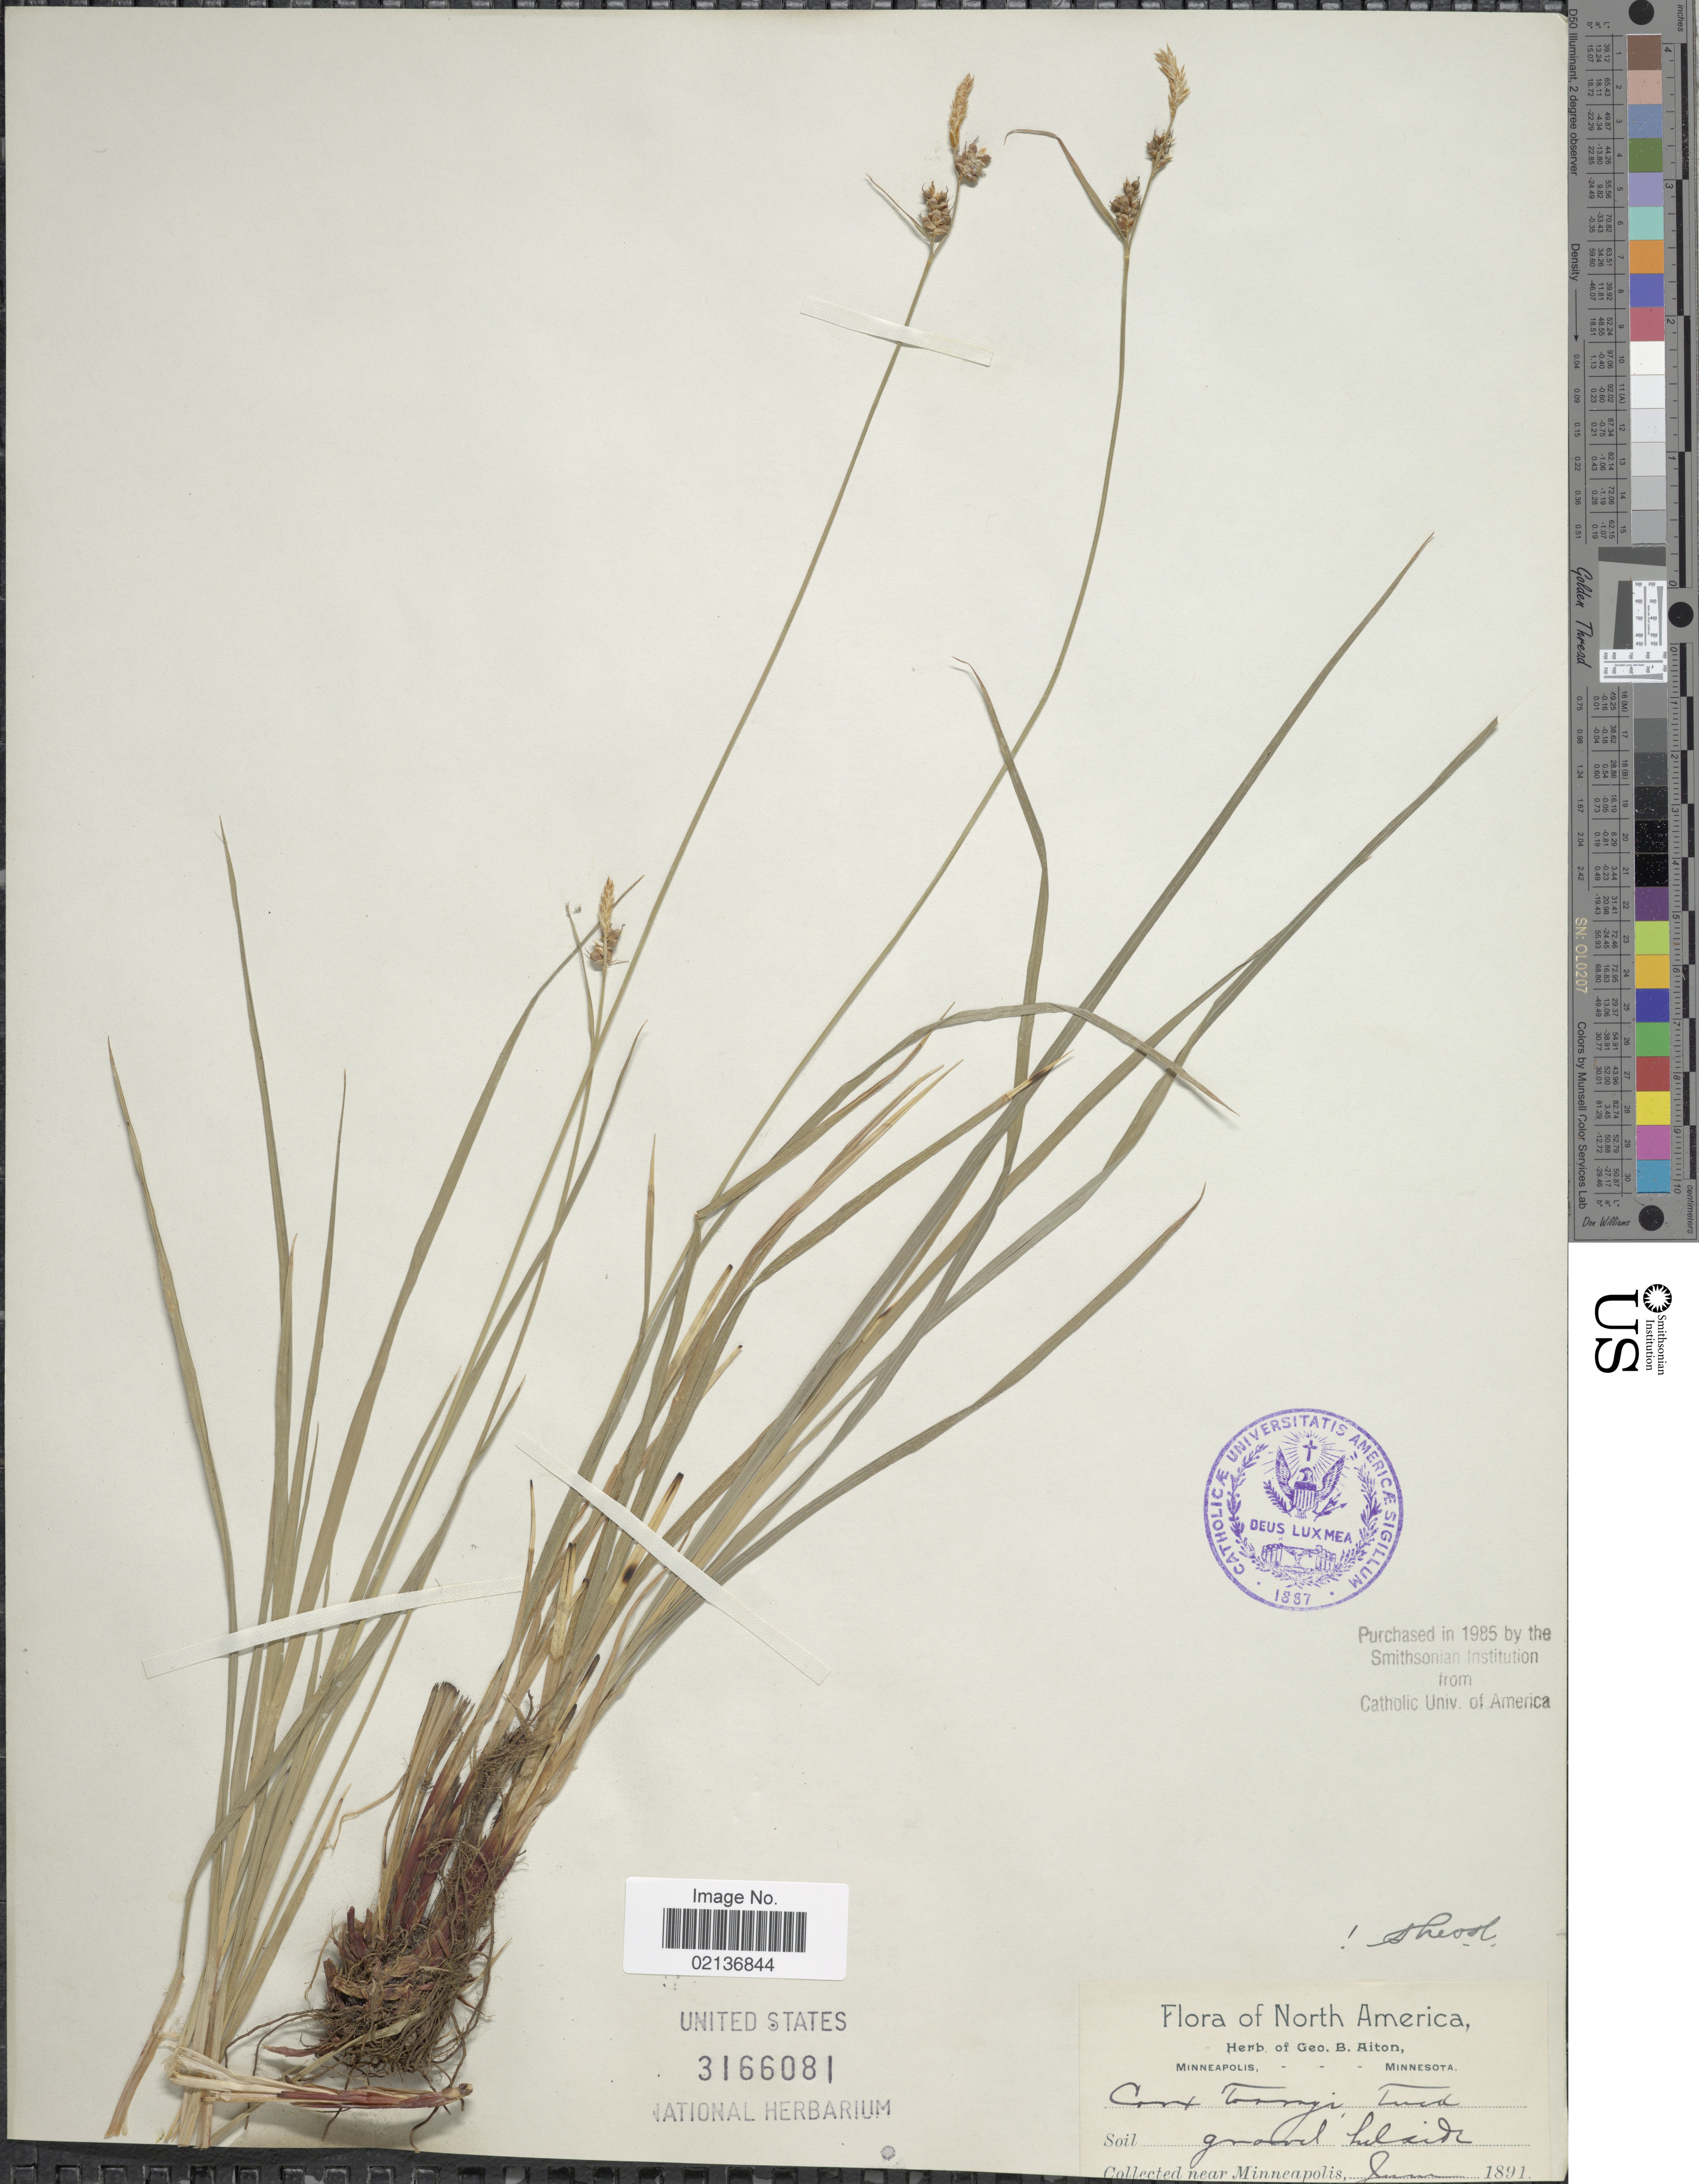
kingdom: Plantae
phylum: Tracheophyta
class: Liliopsida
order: Poales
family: Cyperaceae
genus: Carex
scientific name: Carex torreyi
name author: Tuck.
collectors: ex herb. Geo. B. Aiton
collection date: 1891-06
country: United States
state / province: Minnesota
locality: Minneapolis, Minnesota, Grand Hills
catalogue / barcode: US 3166081